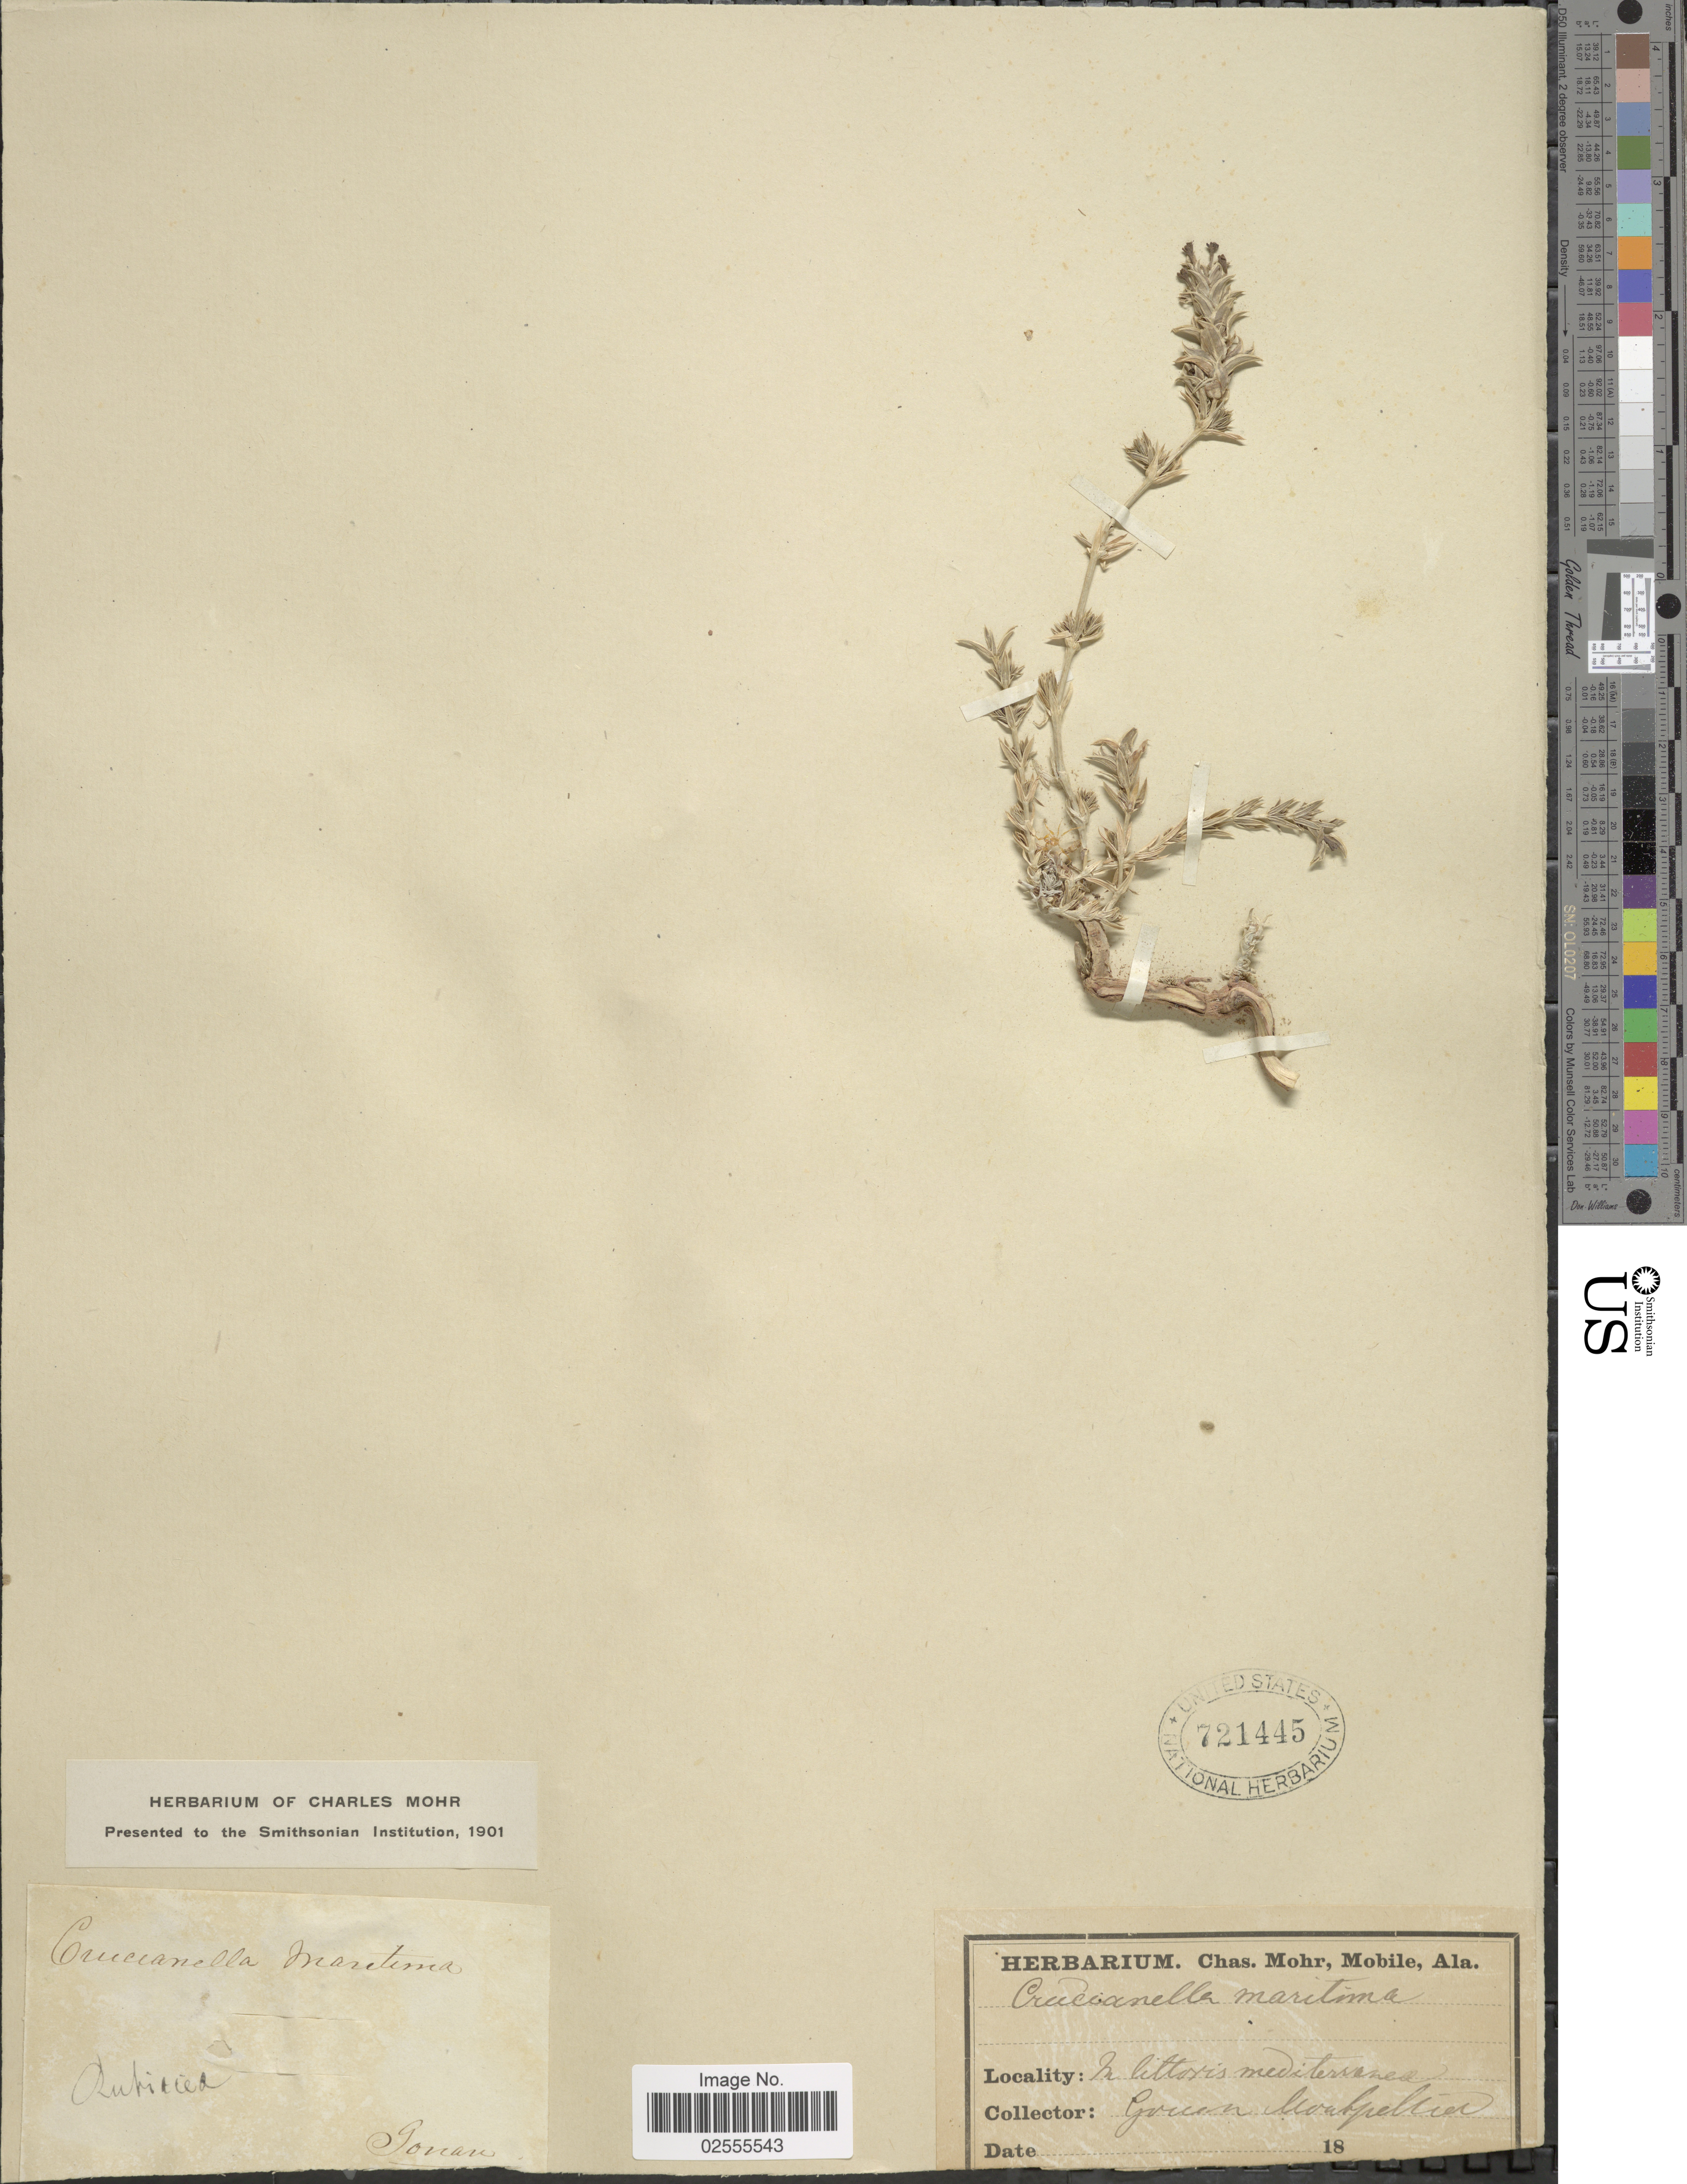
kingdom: Plantae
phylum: Tracheophyta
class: Magnoliopsida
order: Gentianales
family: Rubiaceae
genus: Crucianella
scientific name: Crucianella maritima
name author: L.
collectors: -. Gouan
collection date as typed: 18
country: France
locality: Montpellier.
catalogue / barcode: US 721445